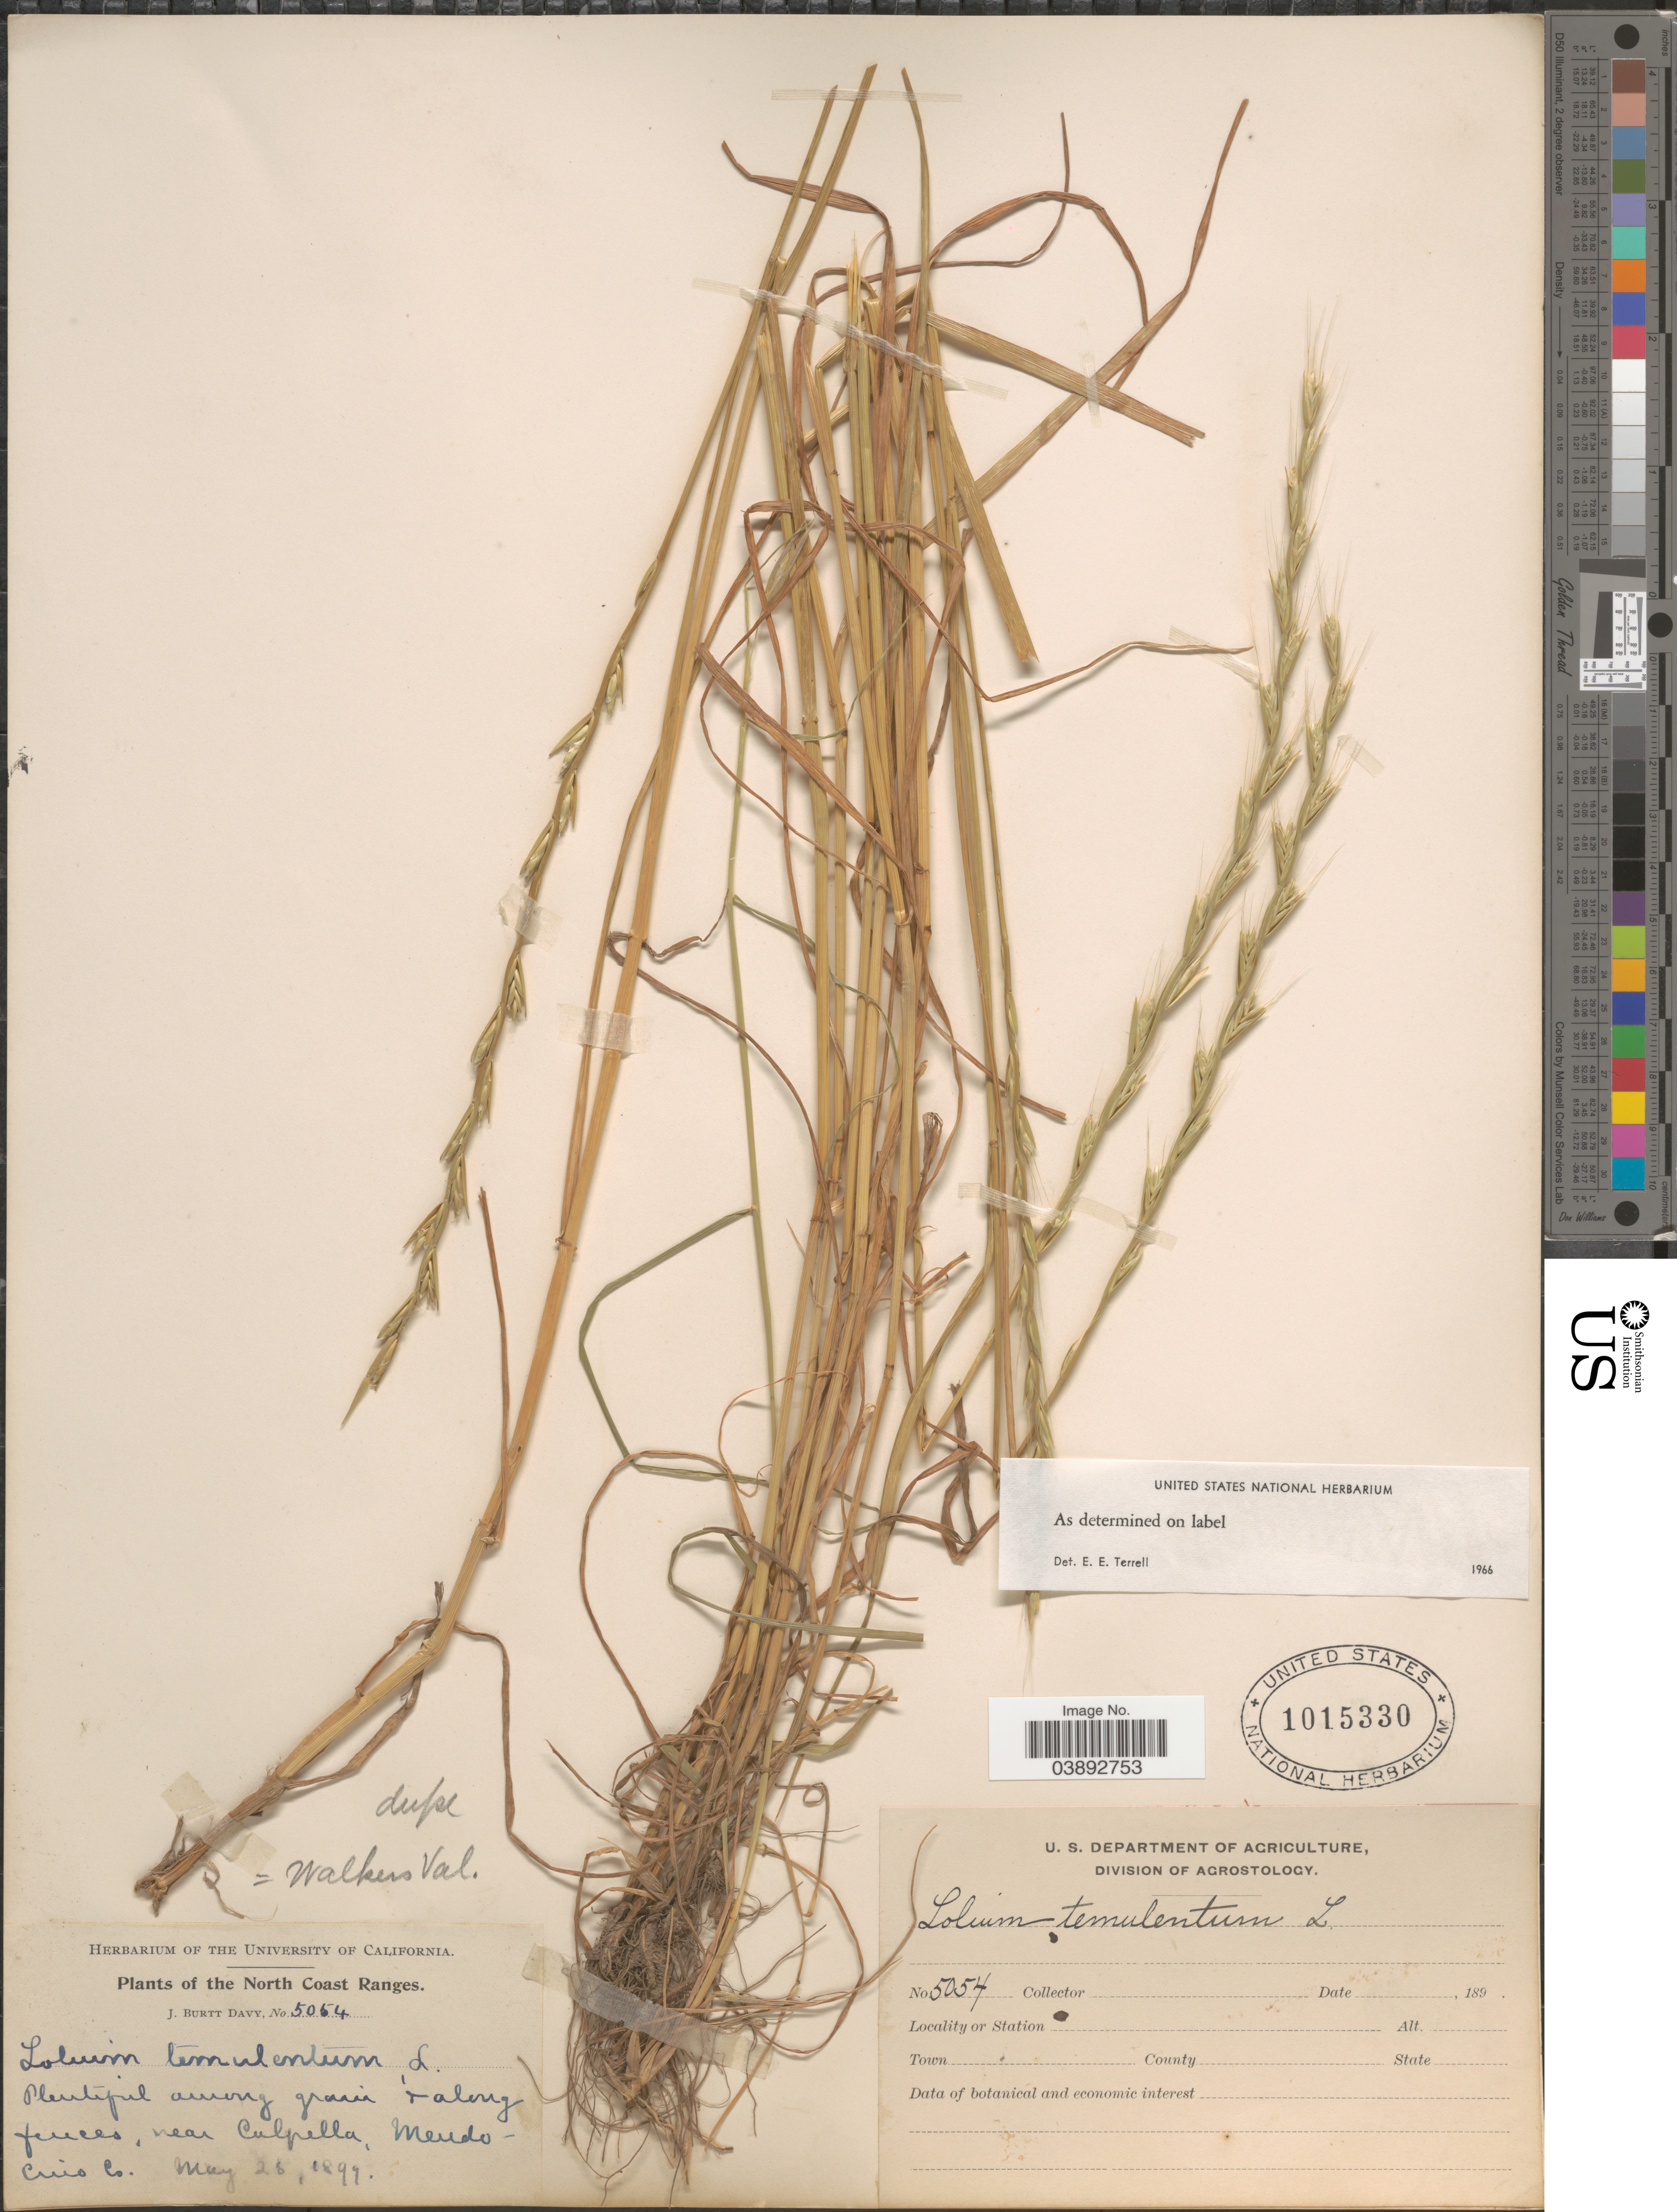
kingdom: Plantae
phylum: Tracheophyta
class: Liliopsida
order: Poales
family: Poaceae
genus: Lolium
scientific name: Lolium temulentum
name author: L.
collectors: J. Burtt Davy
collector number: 5054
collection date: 1899-05-25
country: United States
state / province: California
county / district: Mendocino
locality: The North Coast Ranges. Near Culpella, Mendocino Co.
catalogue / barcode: US 1015330